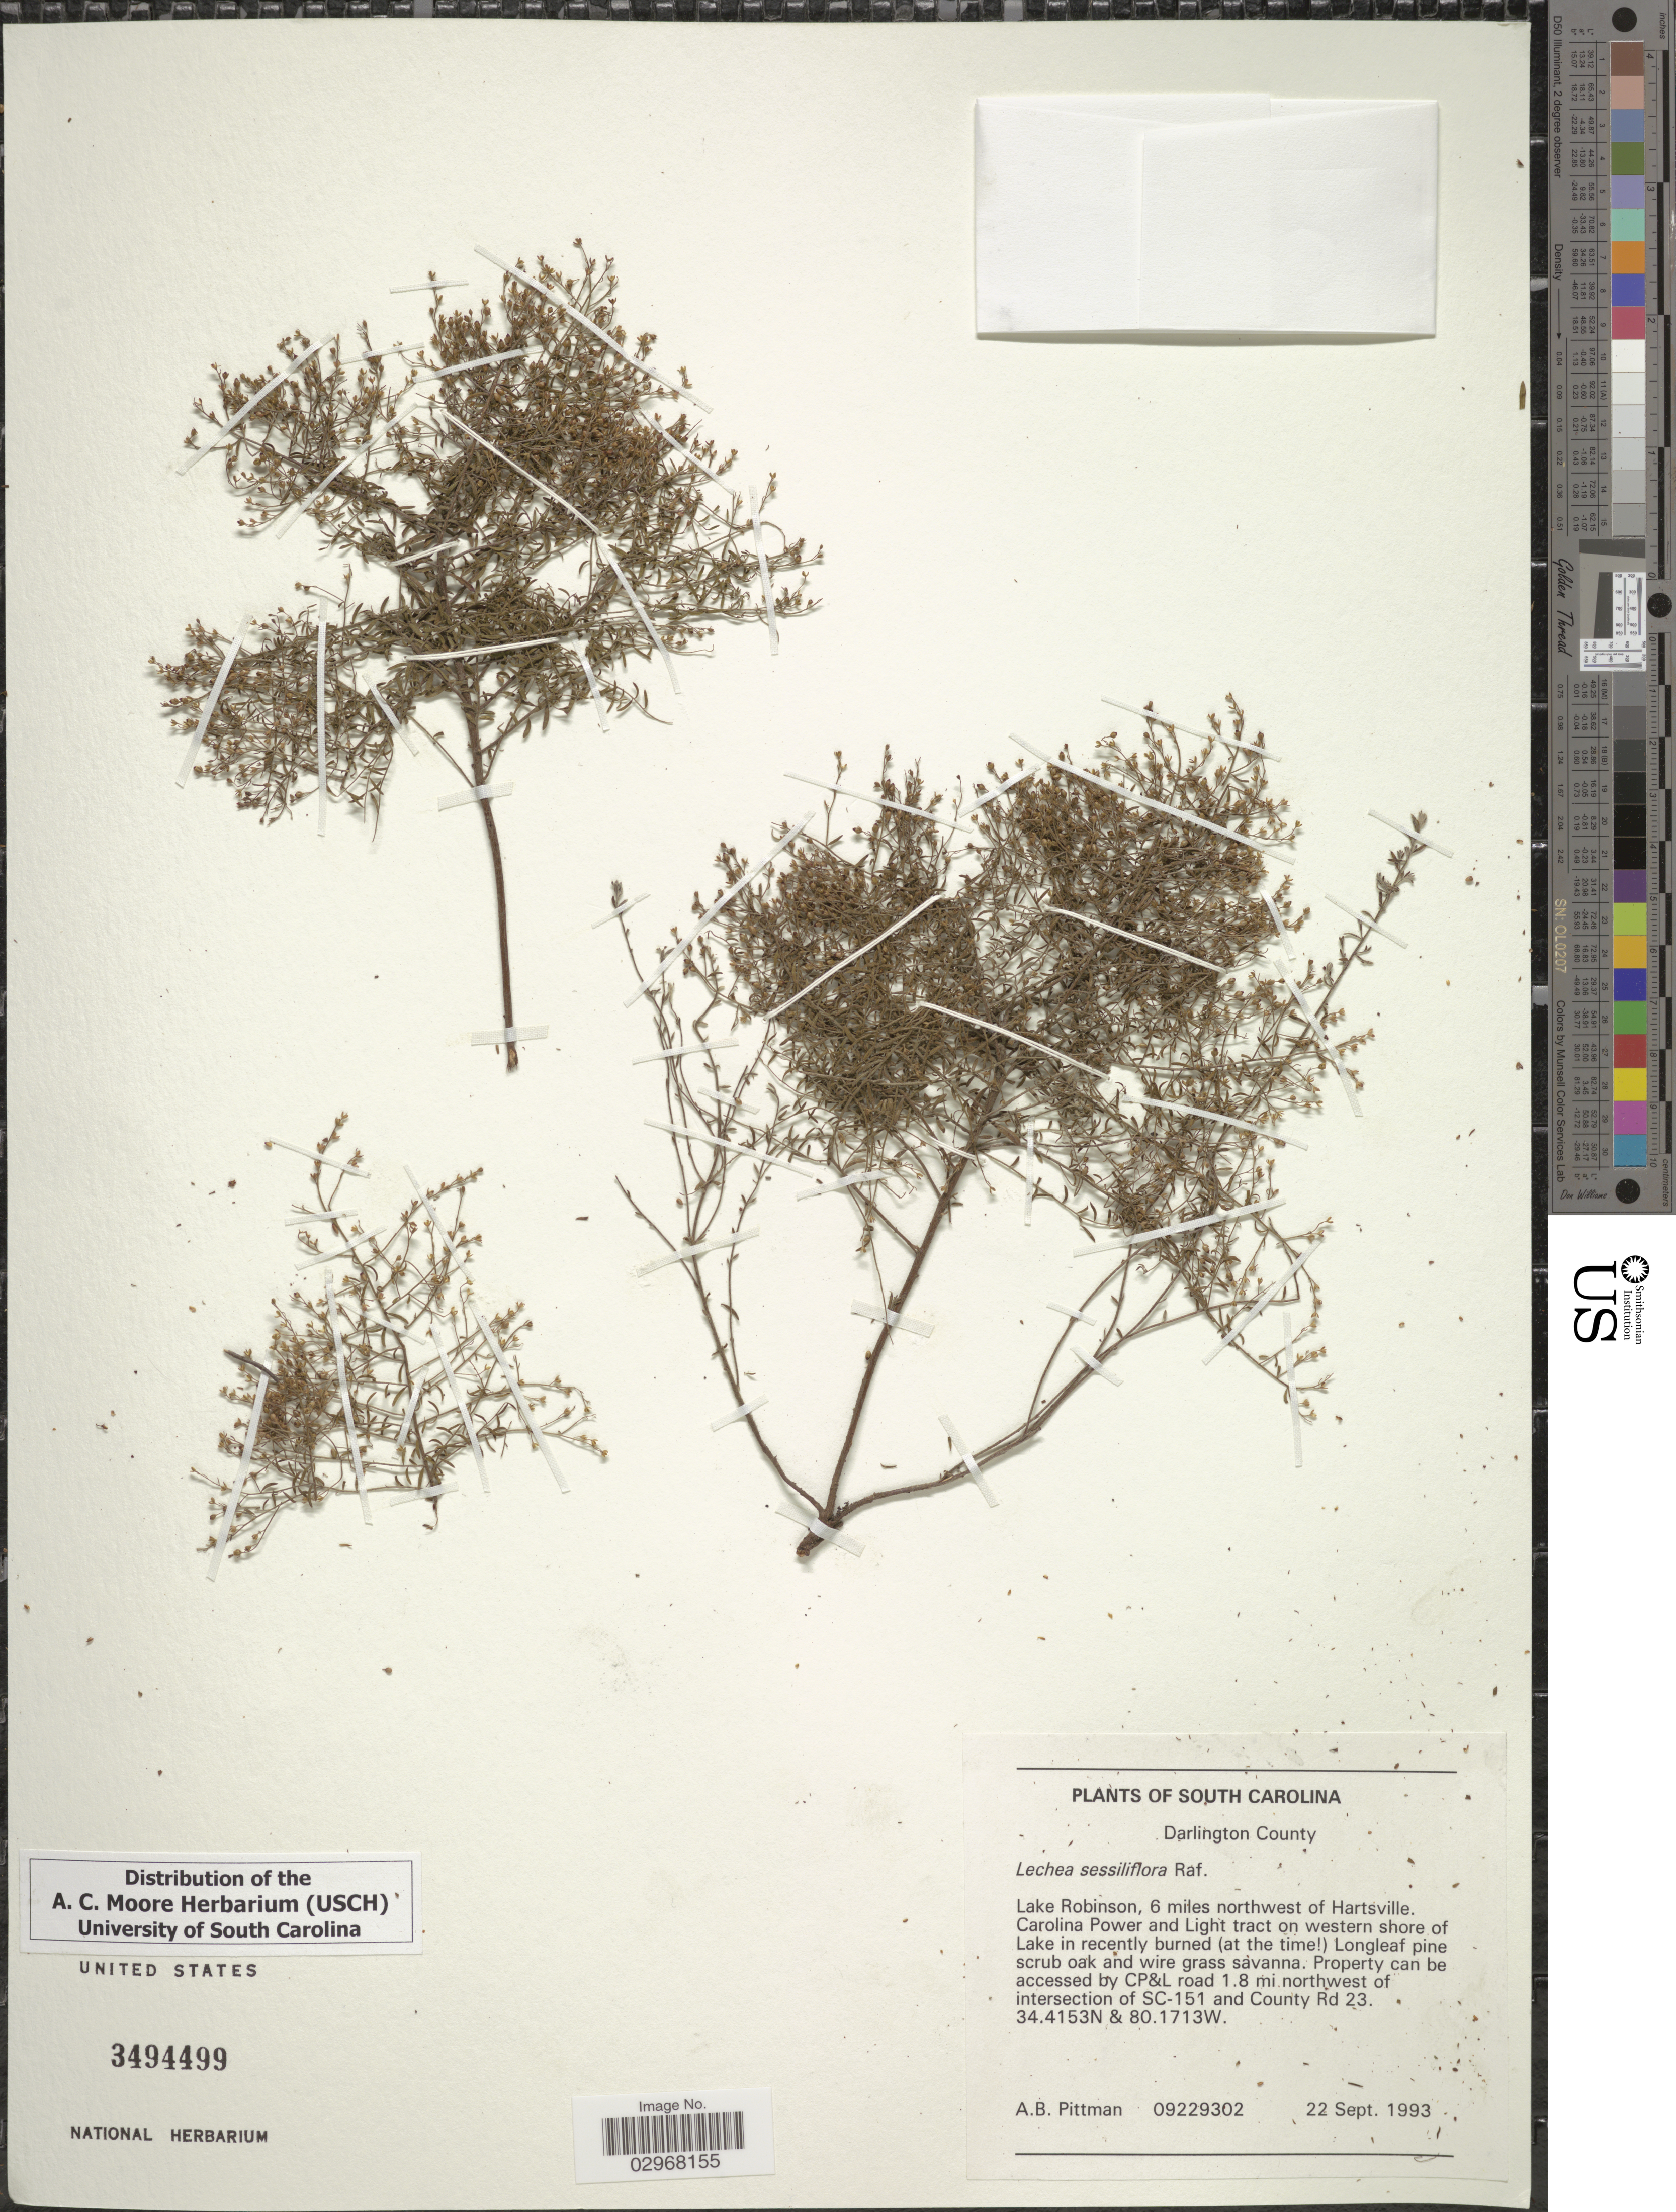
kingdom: Plantae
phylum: Tracheophyta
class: Magnoliopsida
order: Malvales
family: Cistaceae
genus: Lechea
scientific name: Lechea sessiliflora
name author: Raf.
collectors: A. B. Pittman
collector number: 09229302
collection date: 1993-09-22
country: United States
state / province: South Carolina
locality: Darlington County. Lake Robinson, 6 miles northwest of Hartsville. Carolina Power and Light tract on western shore of Lake in recently burned (at the time). Property can be accessed by CP&L road 1.8 mi. northwest of intersection of SC-151 and County Rd 23.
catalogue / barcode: US 3494499